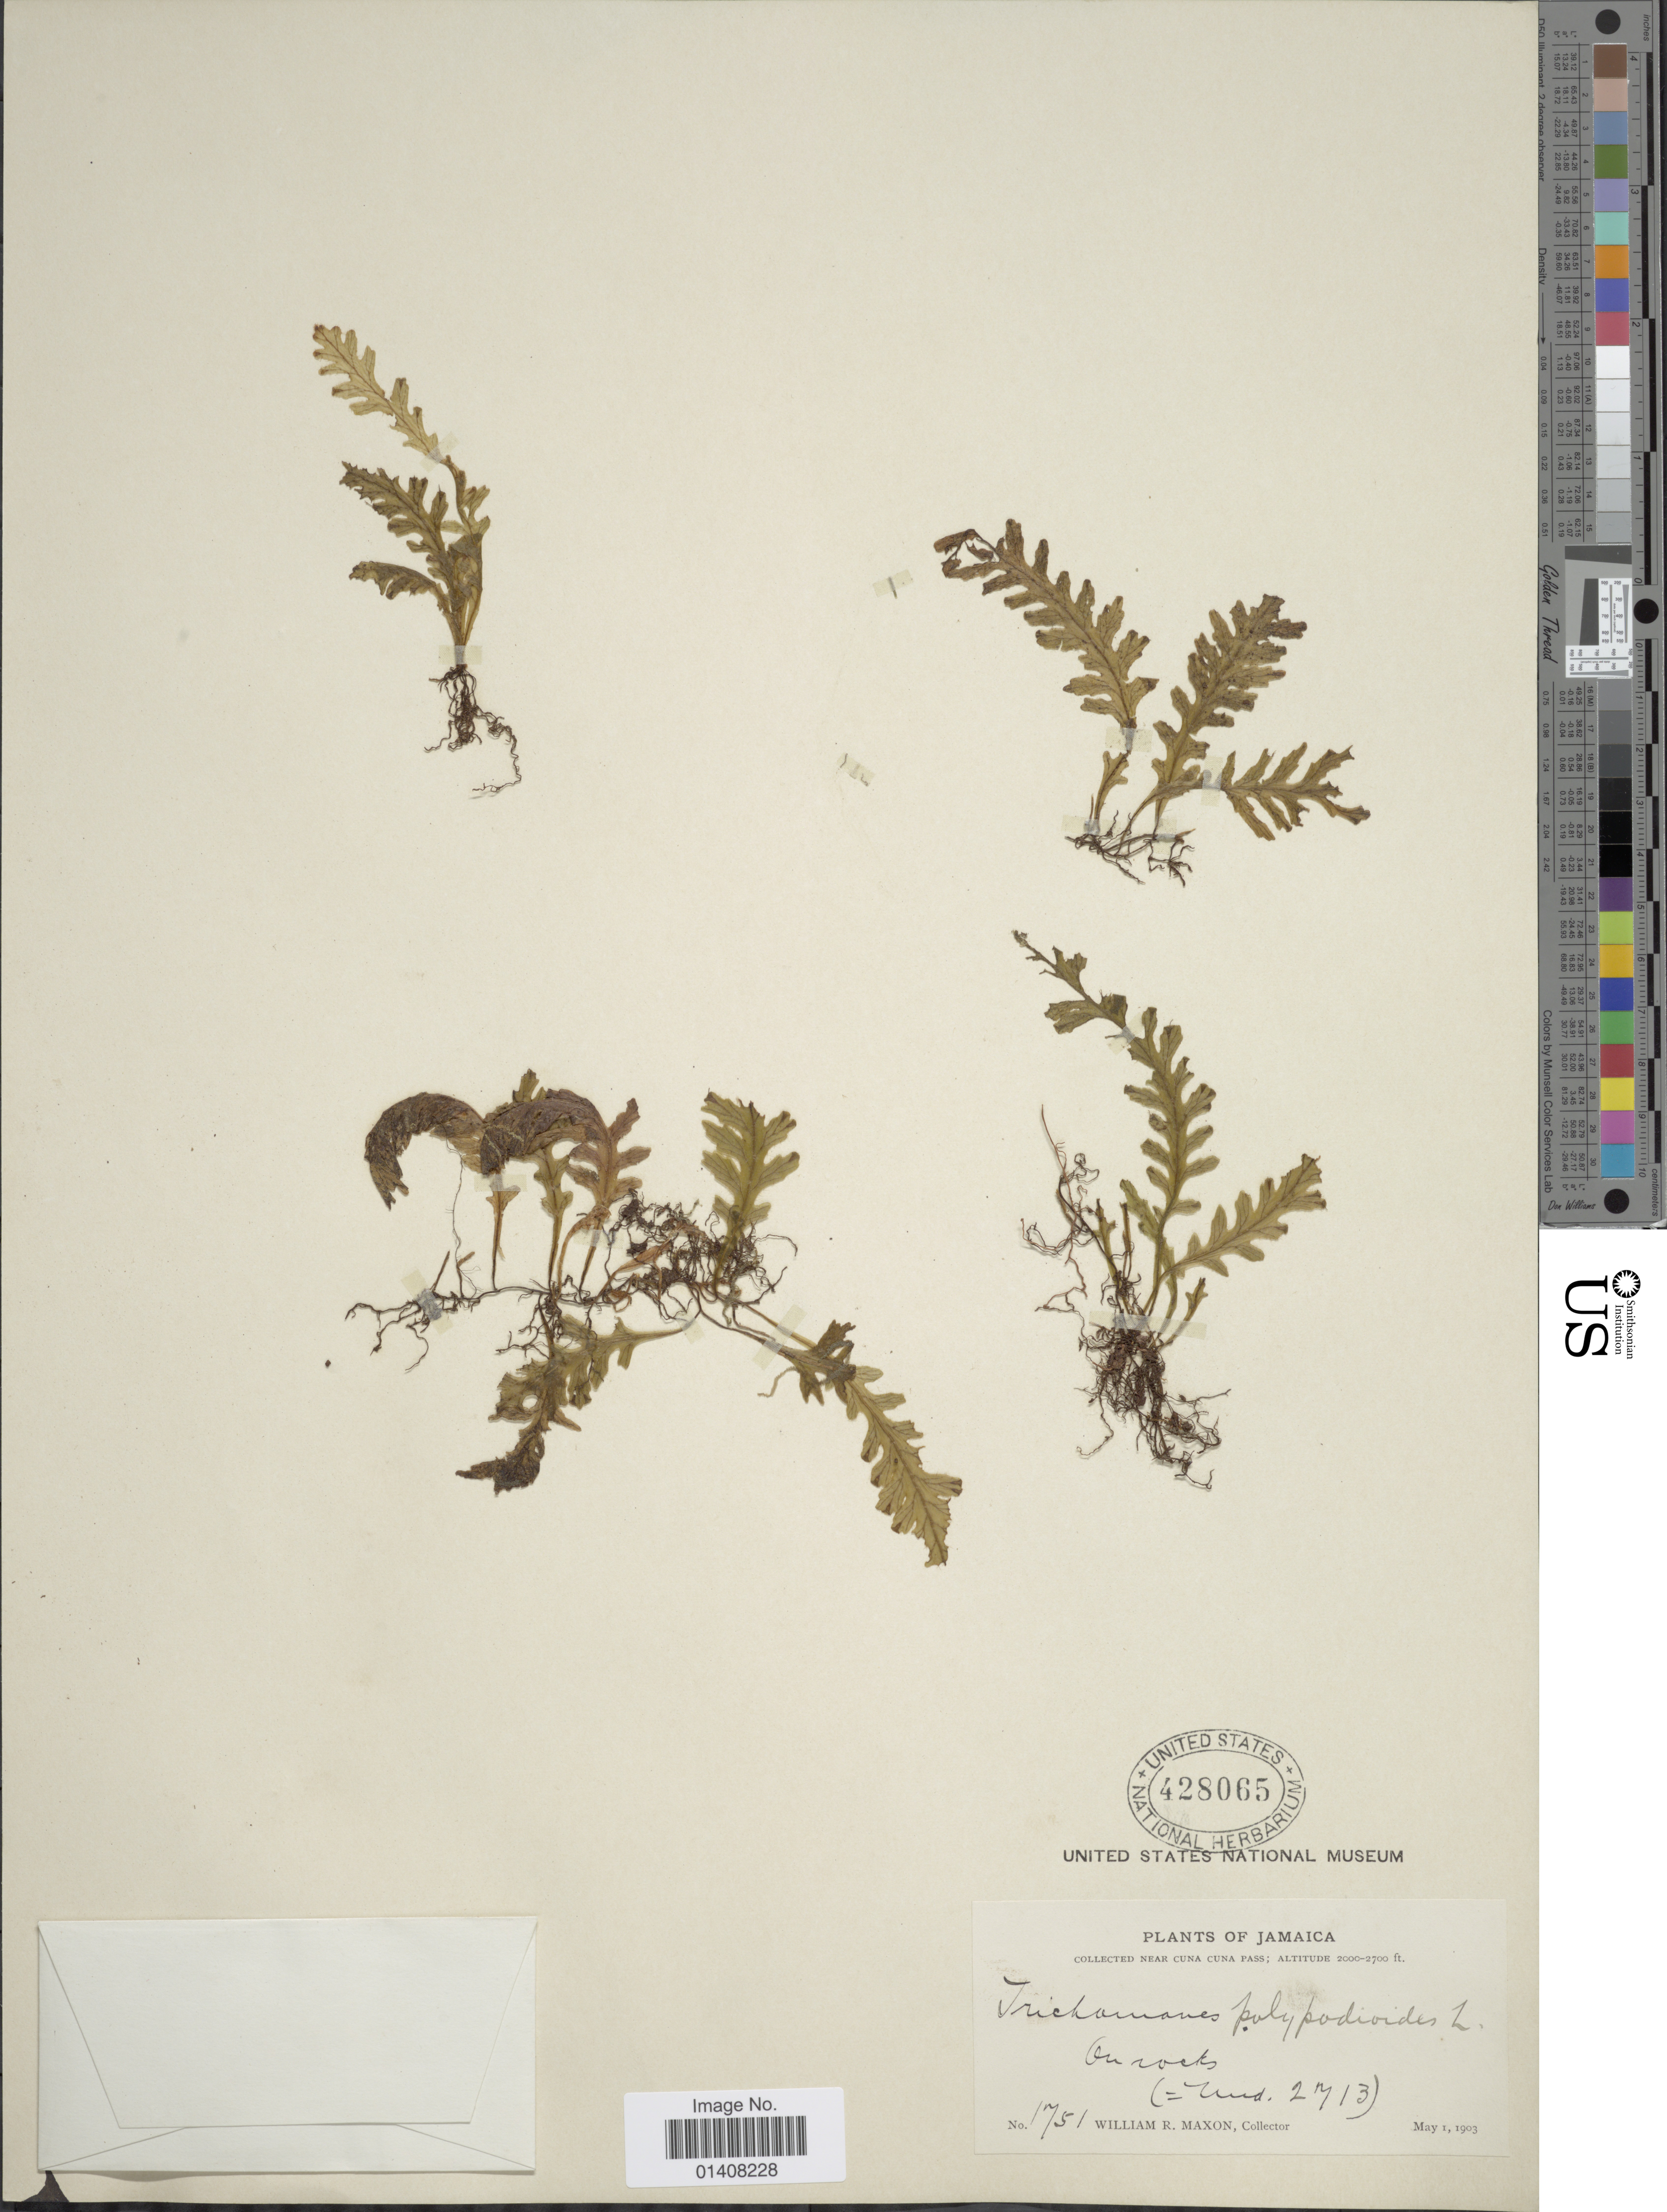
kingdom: Plantae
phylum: Tracheophyta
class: Polypodiopsida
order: Hymenophyllales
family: Hymenophyllaceae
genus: Trichomanes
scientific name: Trichomanes polypodioides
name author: L.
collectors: W. R. Maxon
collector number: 1751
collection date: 1903-05-01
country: Jamaica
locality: Near Cuna Cuna Pass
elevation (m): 610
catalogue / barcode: US 428065